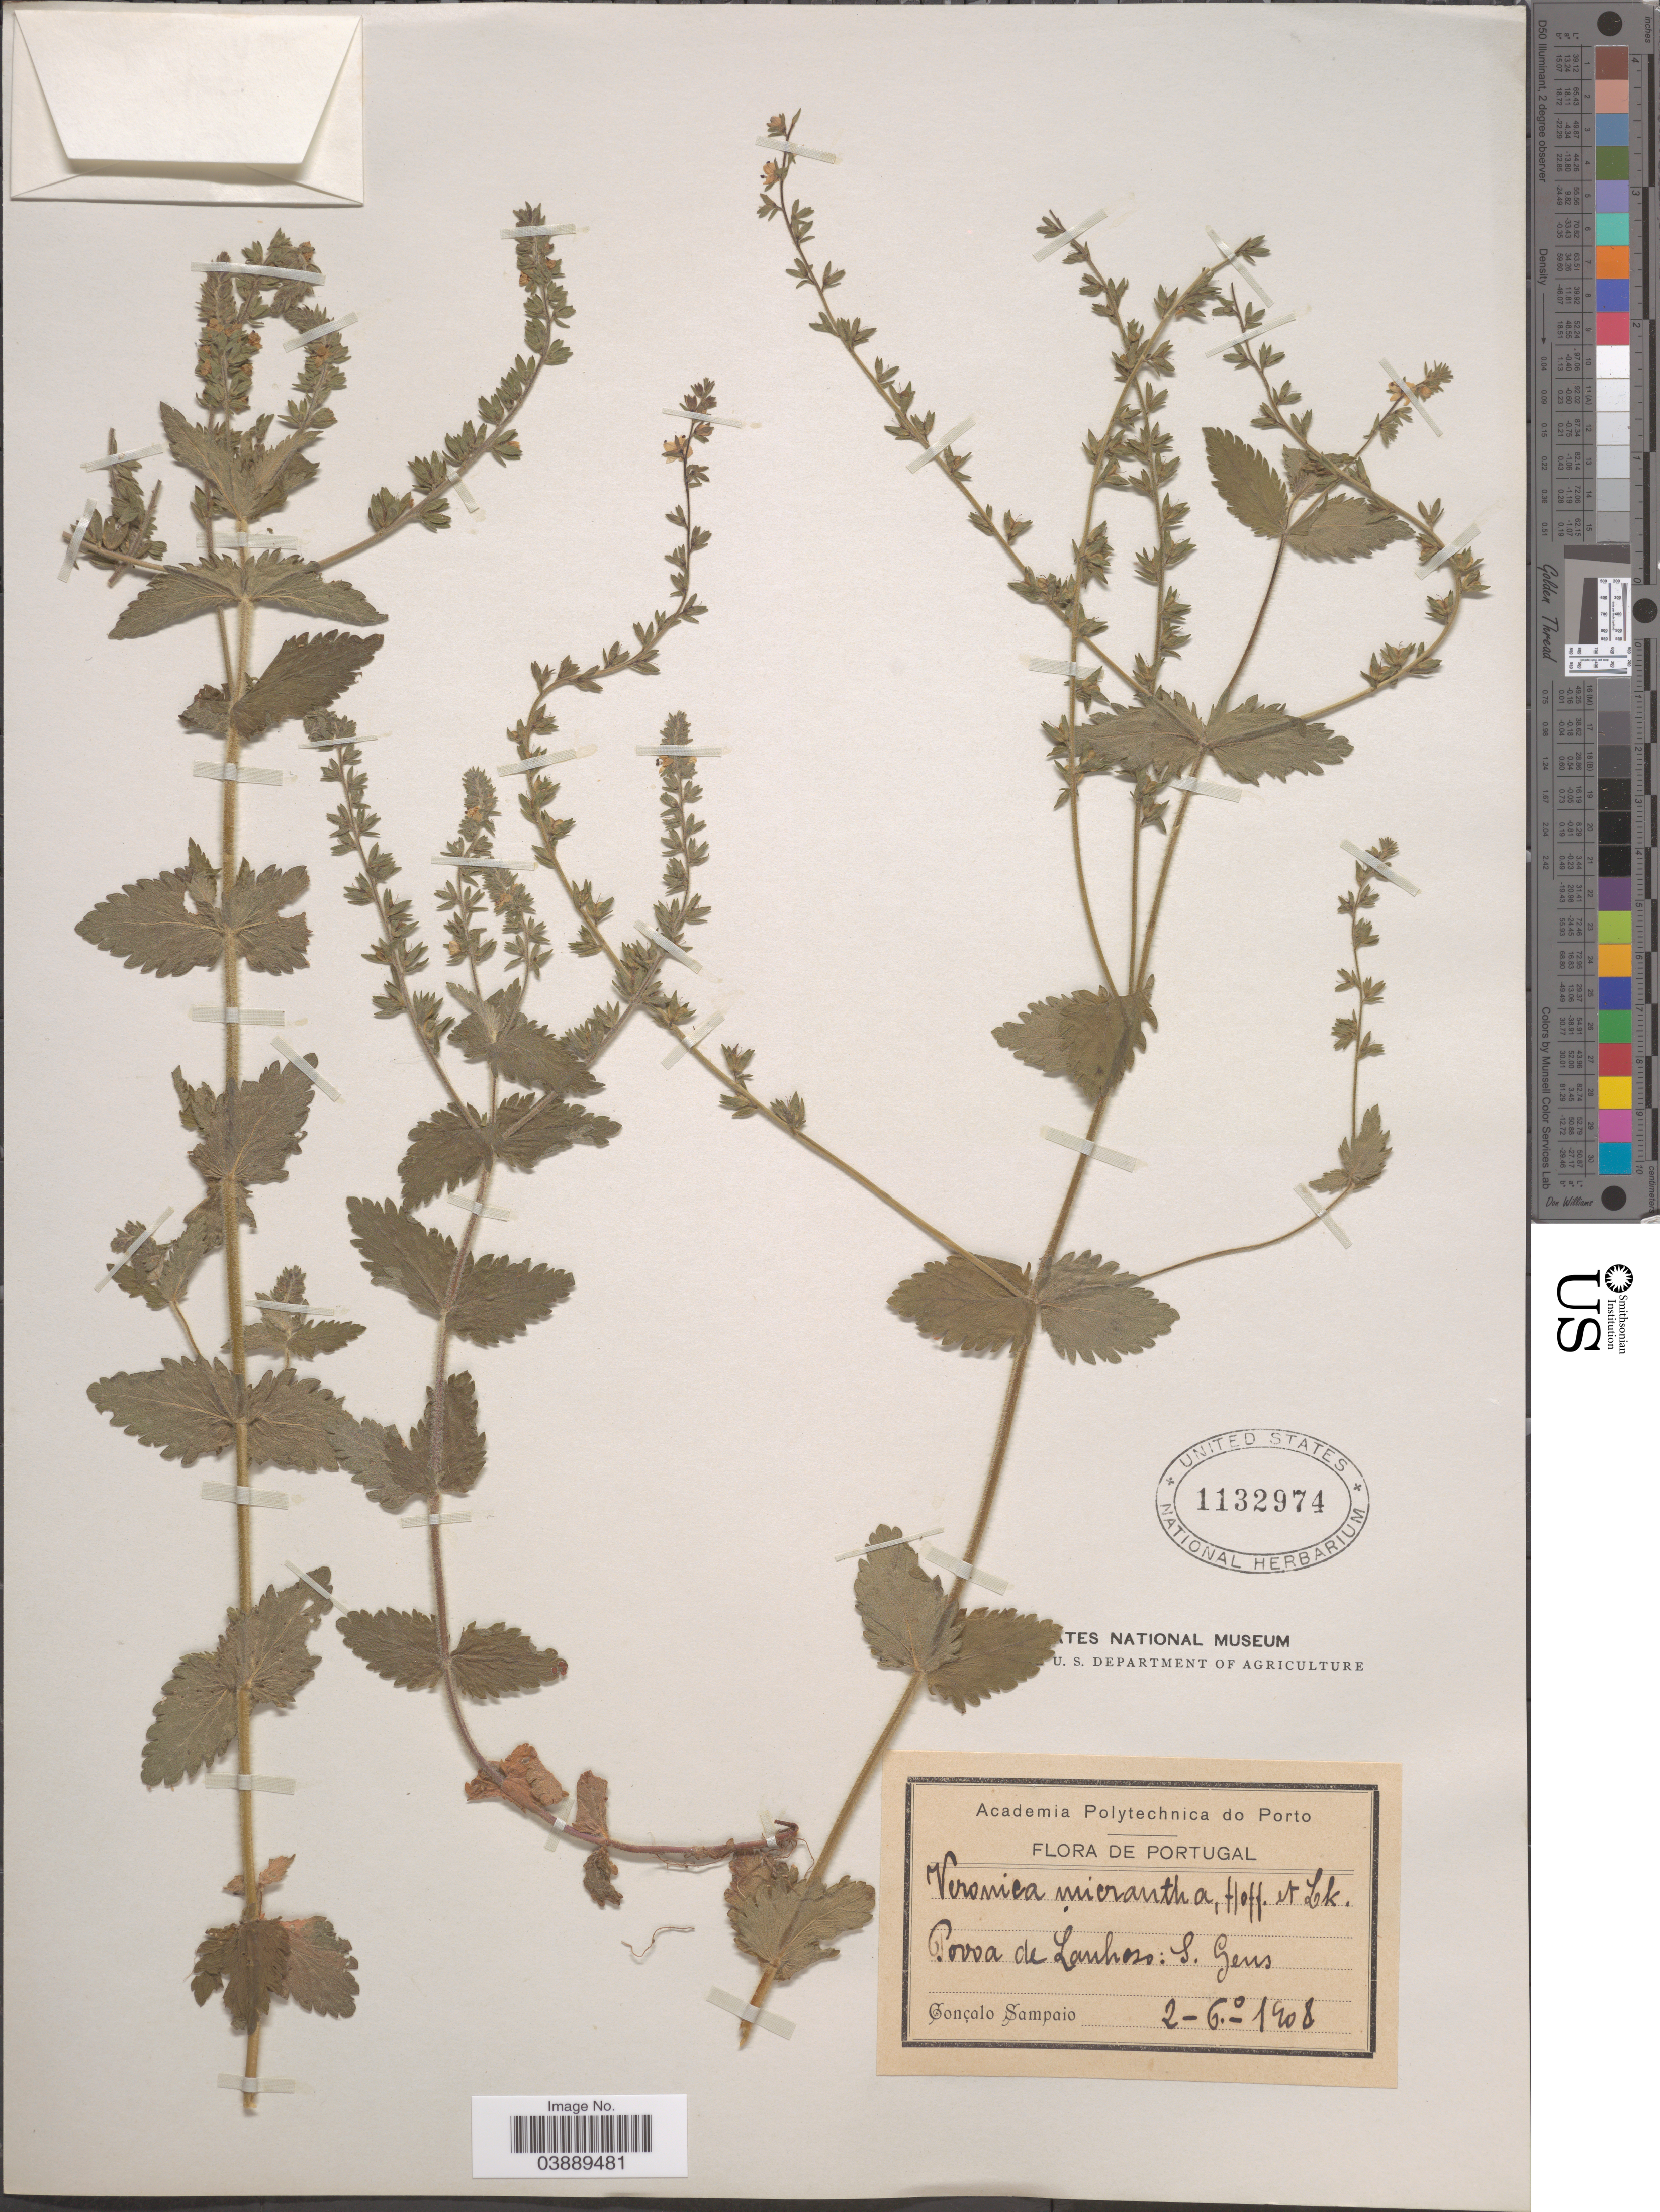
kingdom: Plantae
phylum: Tracheophyta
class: Magnoliopsida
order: Lamiales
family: Plantaginaceae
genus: Veronica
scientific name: Veronica micrantha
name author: Hoffmanns. & Link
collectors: G. A. Sampaio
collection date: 1908-06-02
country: Portugal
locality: Povoa de Lanhoso: S. Gens.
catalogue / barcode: US 1132974